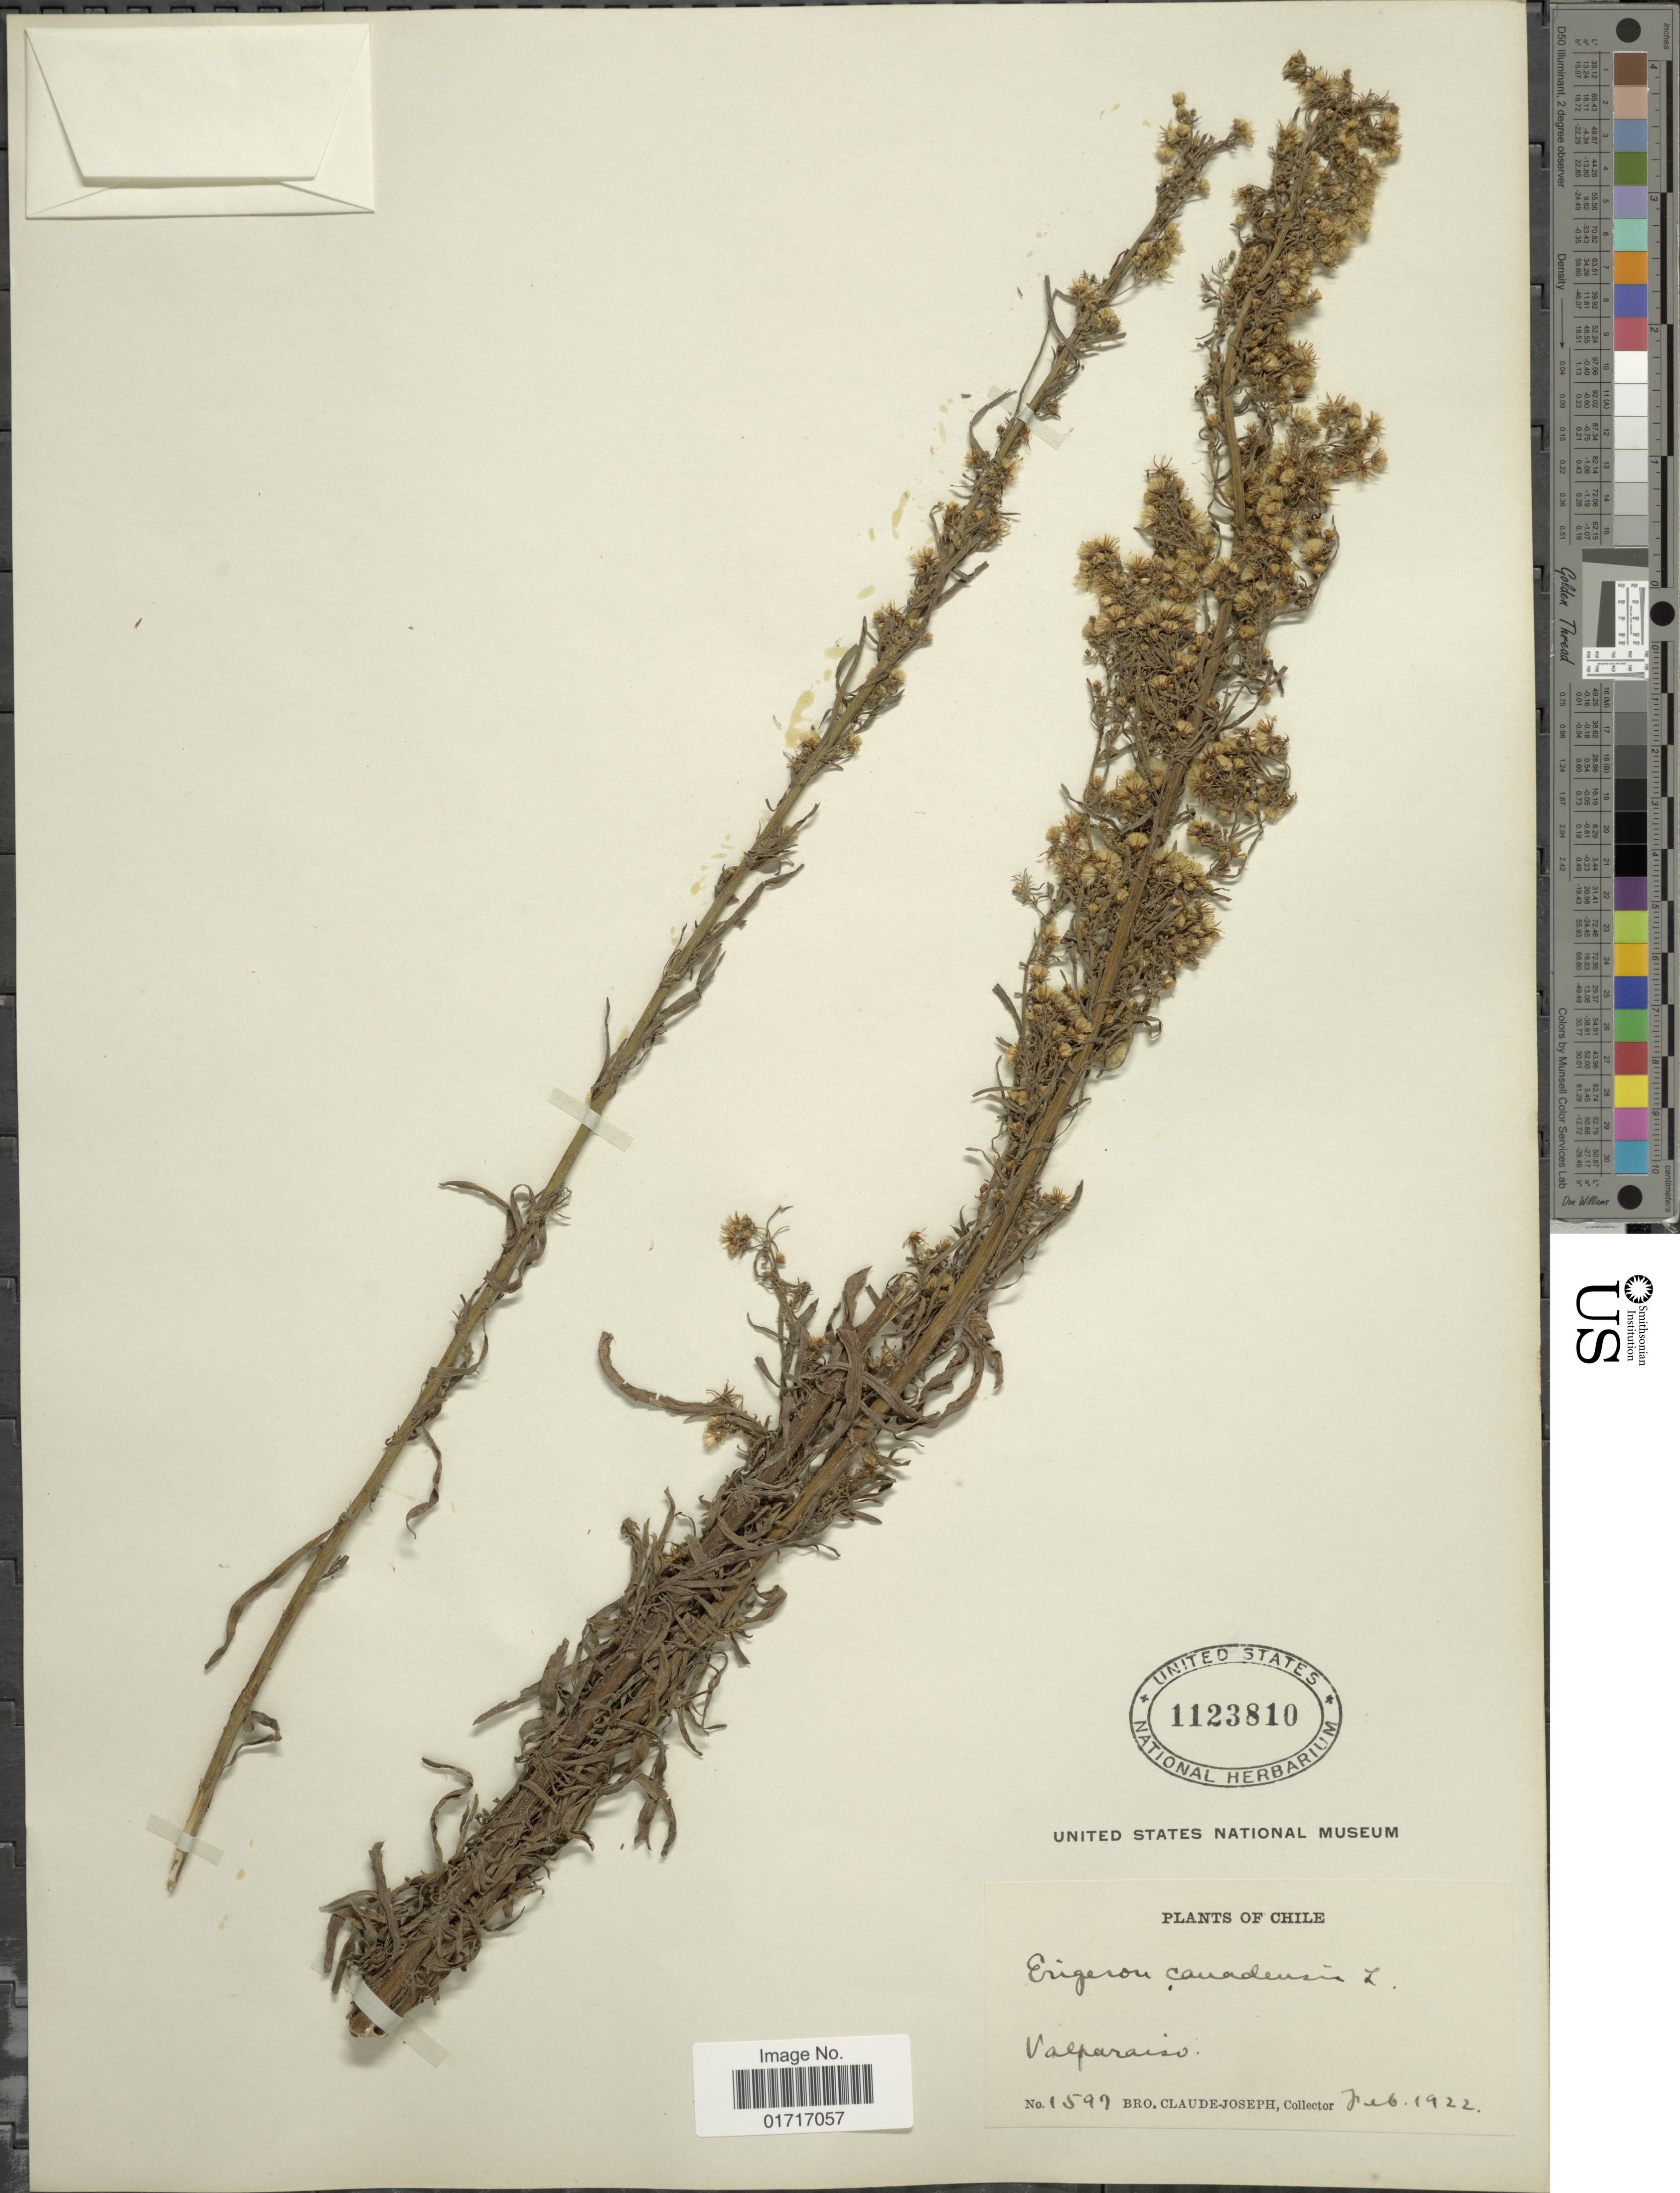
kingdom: Plantae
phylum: Tracheophyta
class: Magnoliopsida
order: Asterales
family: Asteraceae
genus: Conyza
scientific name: Conyza canadensis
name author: (L.) Cronq.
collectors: Bro. Claude-Joseph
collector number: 1597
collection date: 1922-02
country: Chile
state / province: Valparaíso (V)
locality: Chile, Valparaiso.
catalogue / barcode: US 1123810